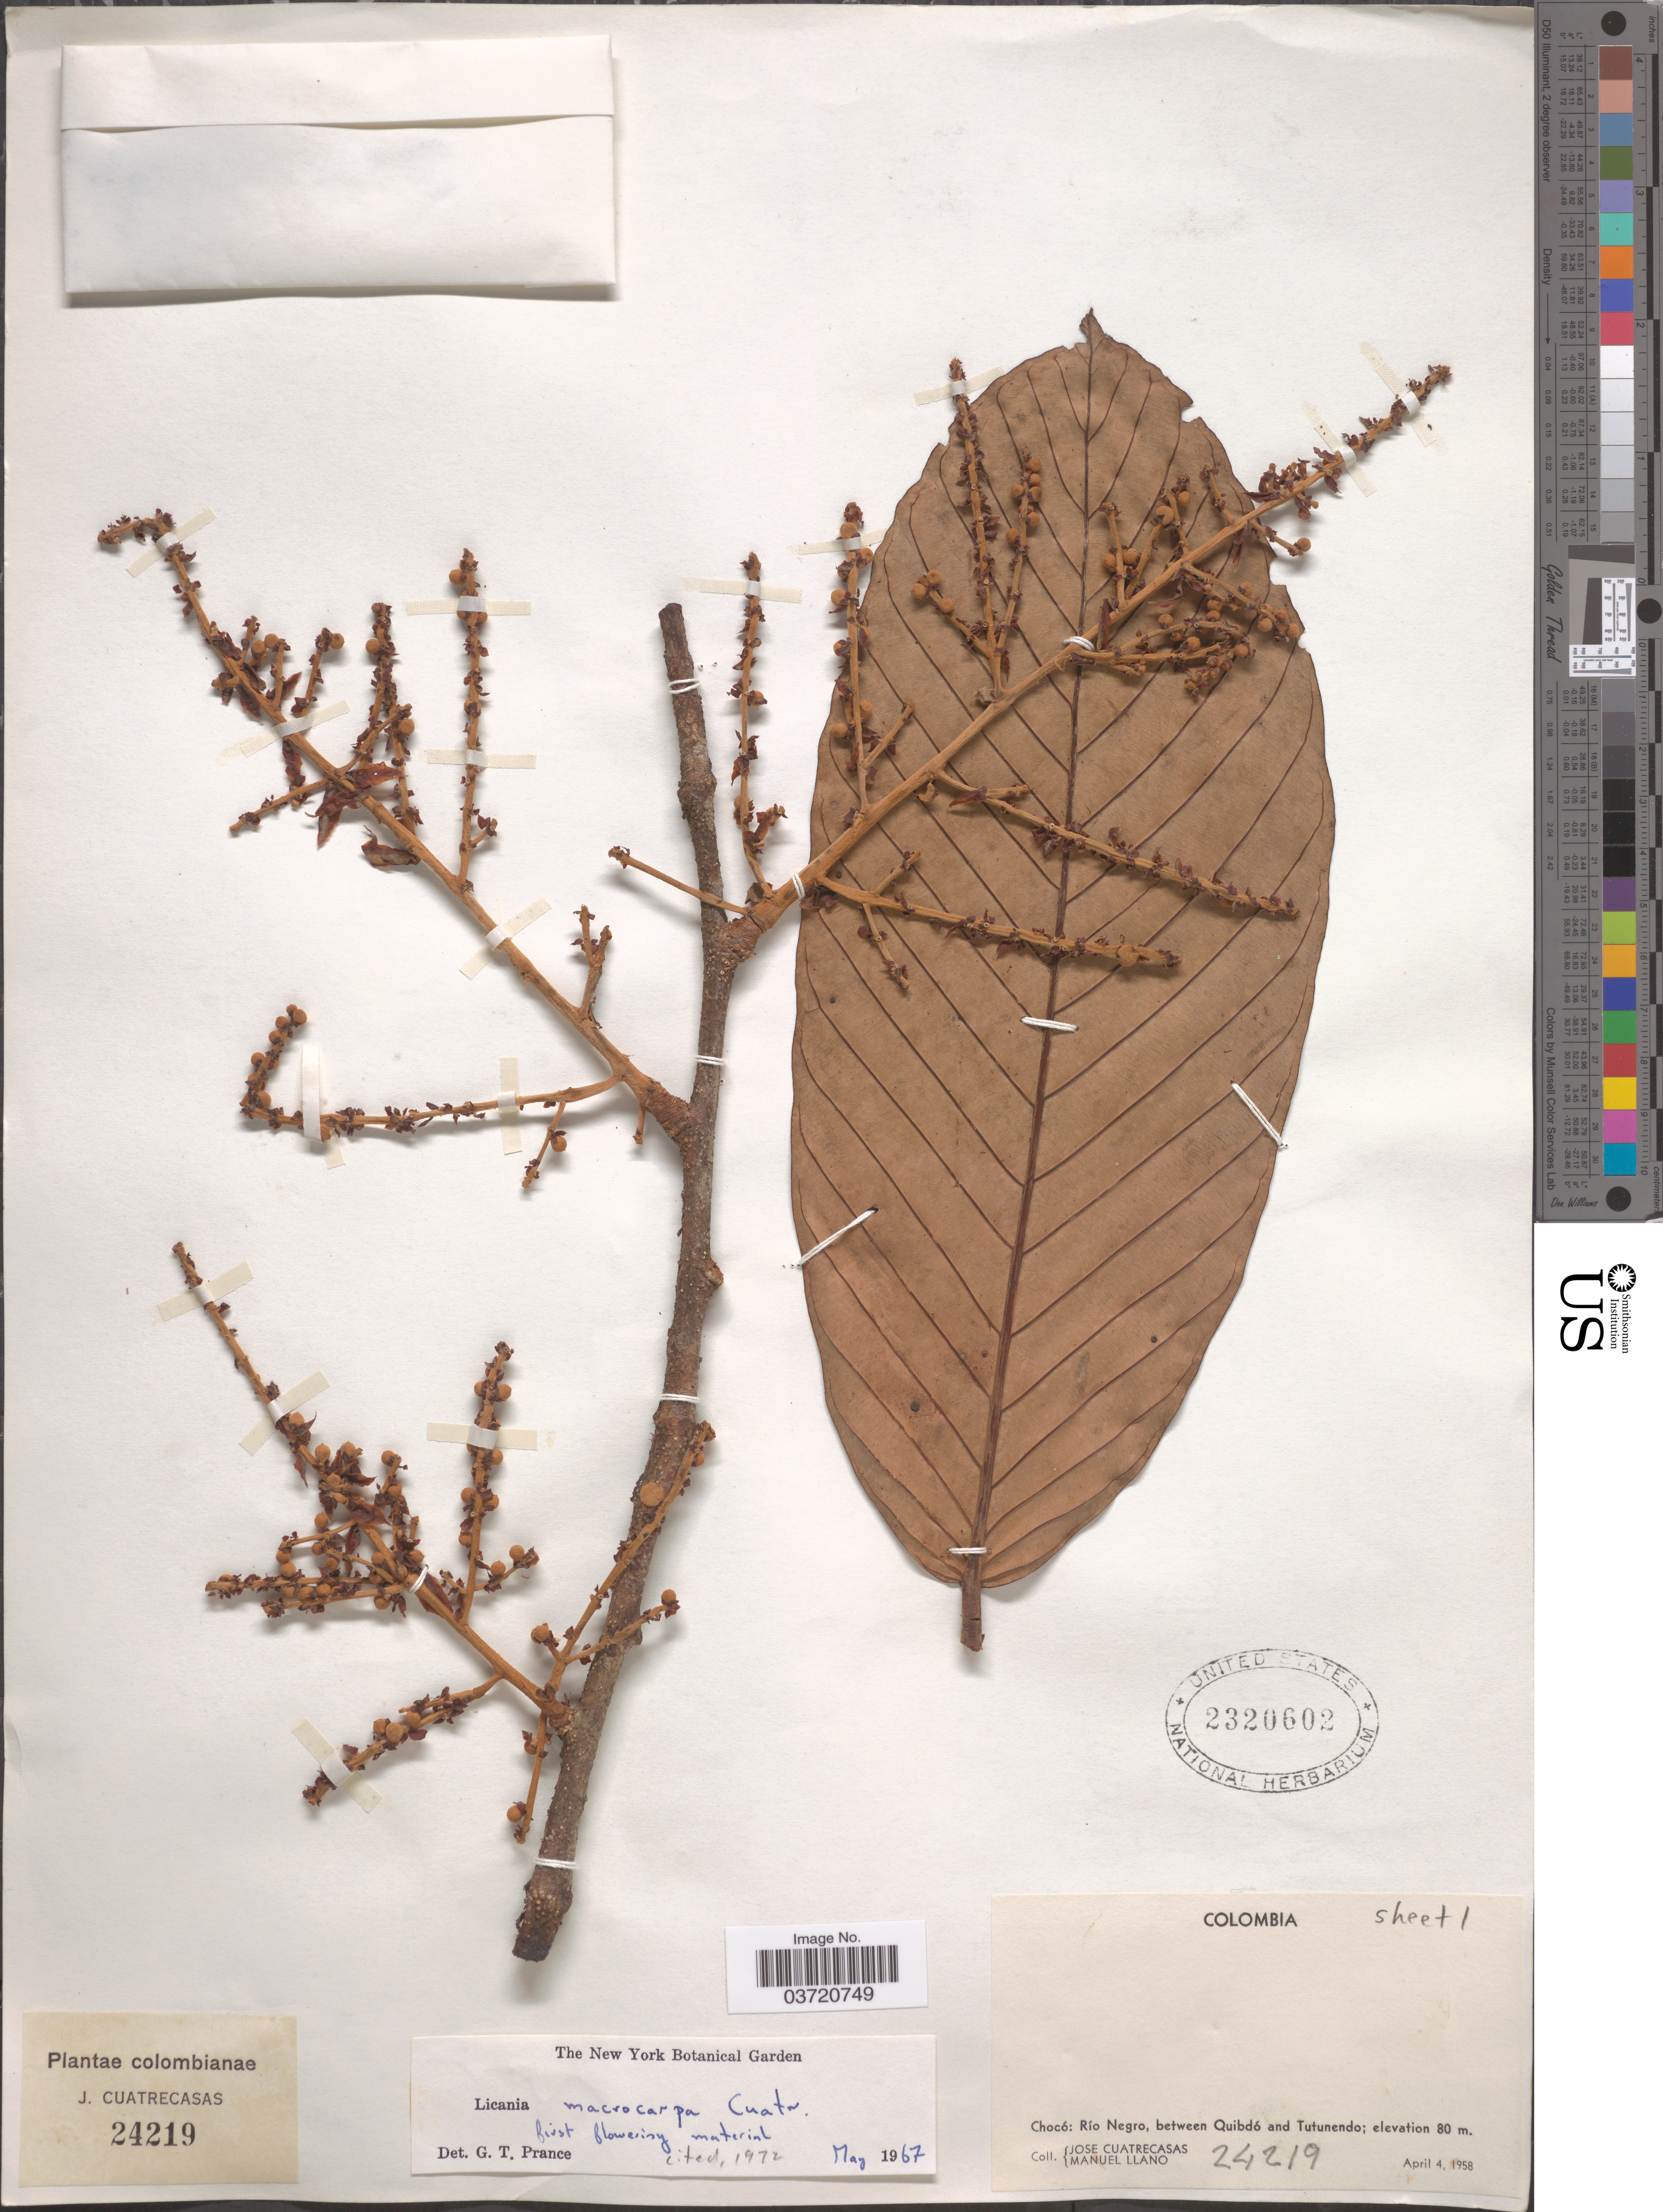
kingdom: Plantae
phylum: Tracheophyta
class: Magnoliopsida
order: Malpighiales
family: Chrysobalanaceae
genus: Licania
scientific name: Licania macrocarpa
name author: Cuatrec.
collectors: J. Cuatrecasas & M. Llano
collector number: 24219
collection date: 1958-04-04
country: Colombia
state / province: Chocó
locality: Río Negro, between Quibdó and Tutunendo.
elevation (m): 80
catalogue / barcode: US 2320602